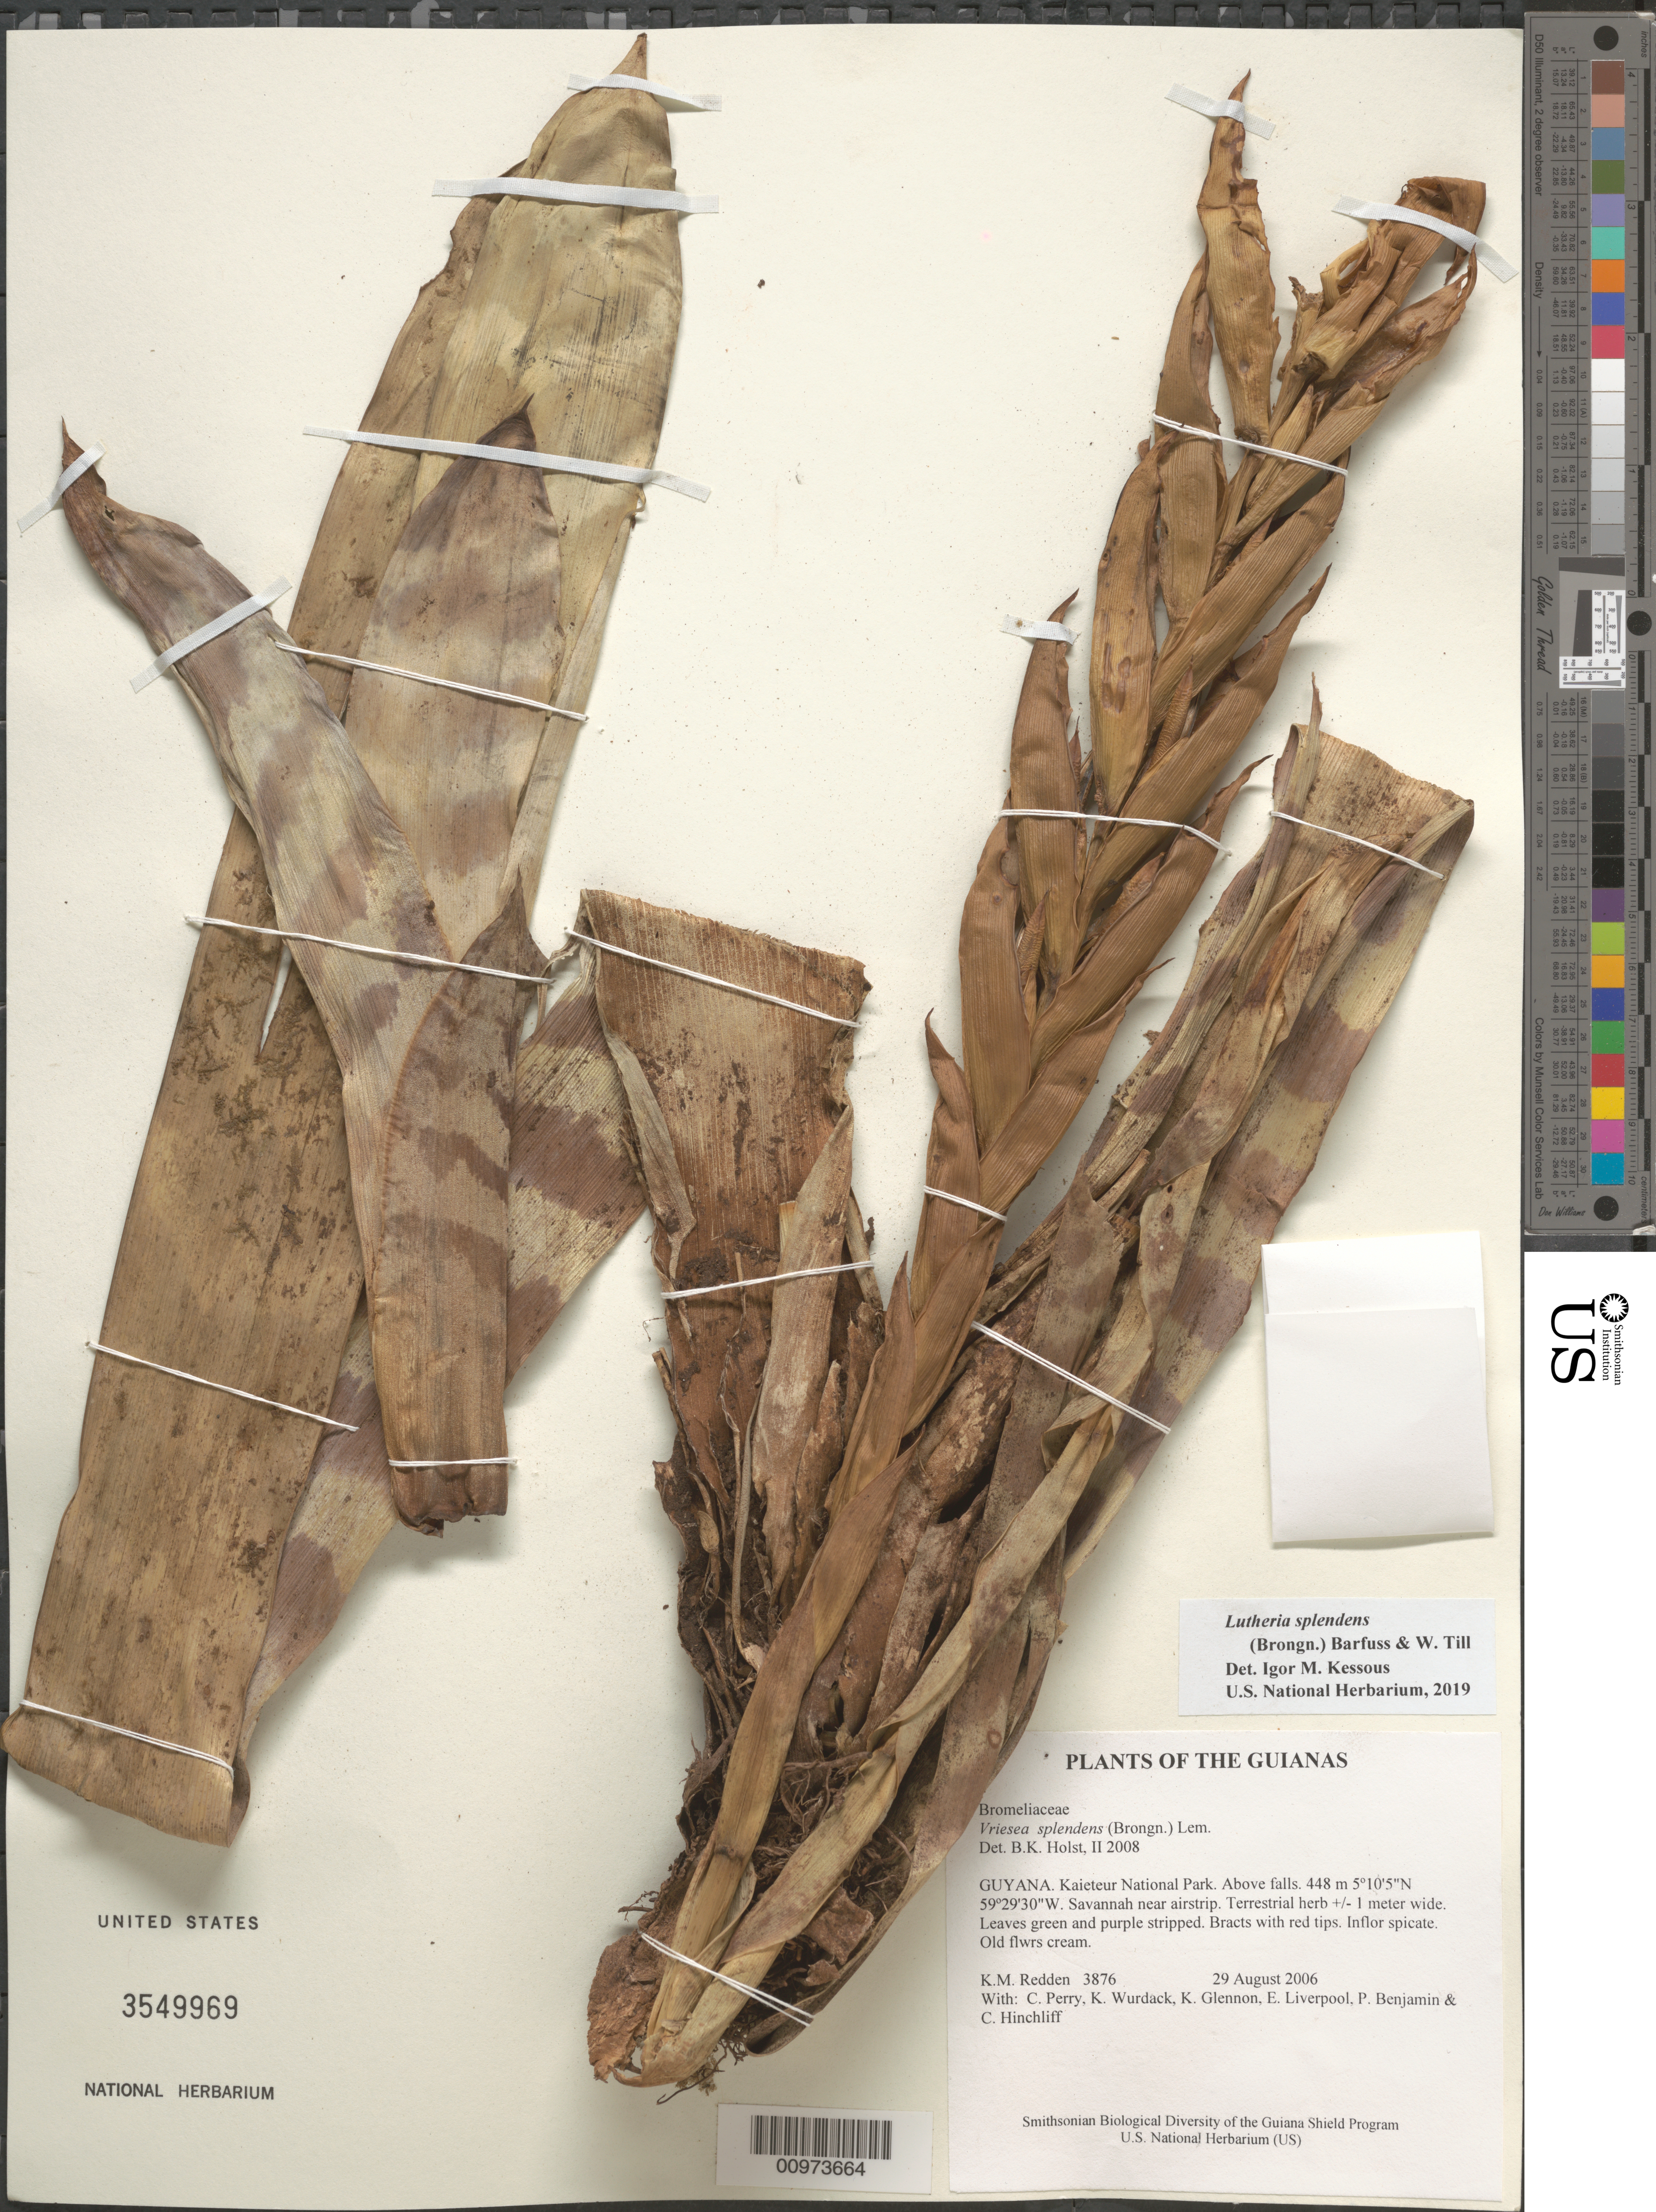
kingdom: Plantae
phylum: Tracheophyta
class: Liliopsida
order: Poales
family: Bromeliaceae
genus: Lutheria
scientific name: Lutheria splendens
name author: (Brongn.) W. Till & Barfuss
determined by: Kessous, Igor M.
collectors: K. M. Redden, C. Perry, K. Wurdack, K. Glennon, E. Liverpool, P. Benjamin & C. E. Hinchliff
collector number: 3876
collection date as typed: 29 August 2006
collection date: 2006-08-29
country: Guyana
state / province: Potaro-Siparuni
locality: Kaieteur National Park. Above falls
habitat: Savanna near airstrip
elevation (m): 448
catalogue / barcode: US 3549969